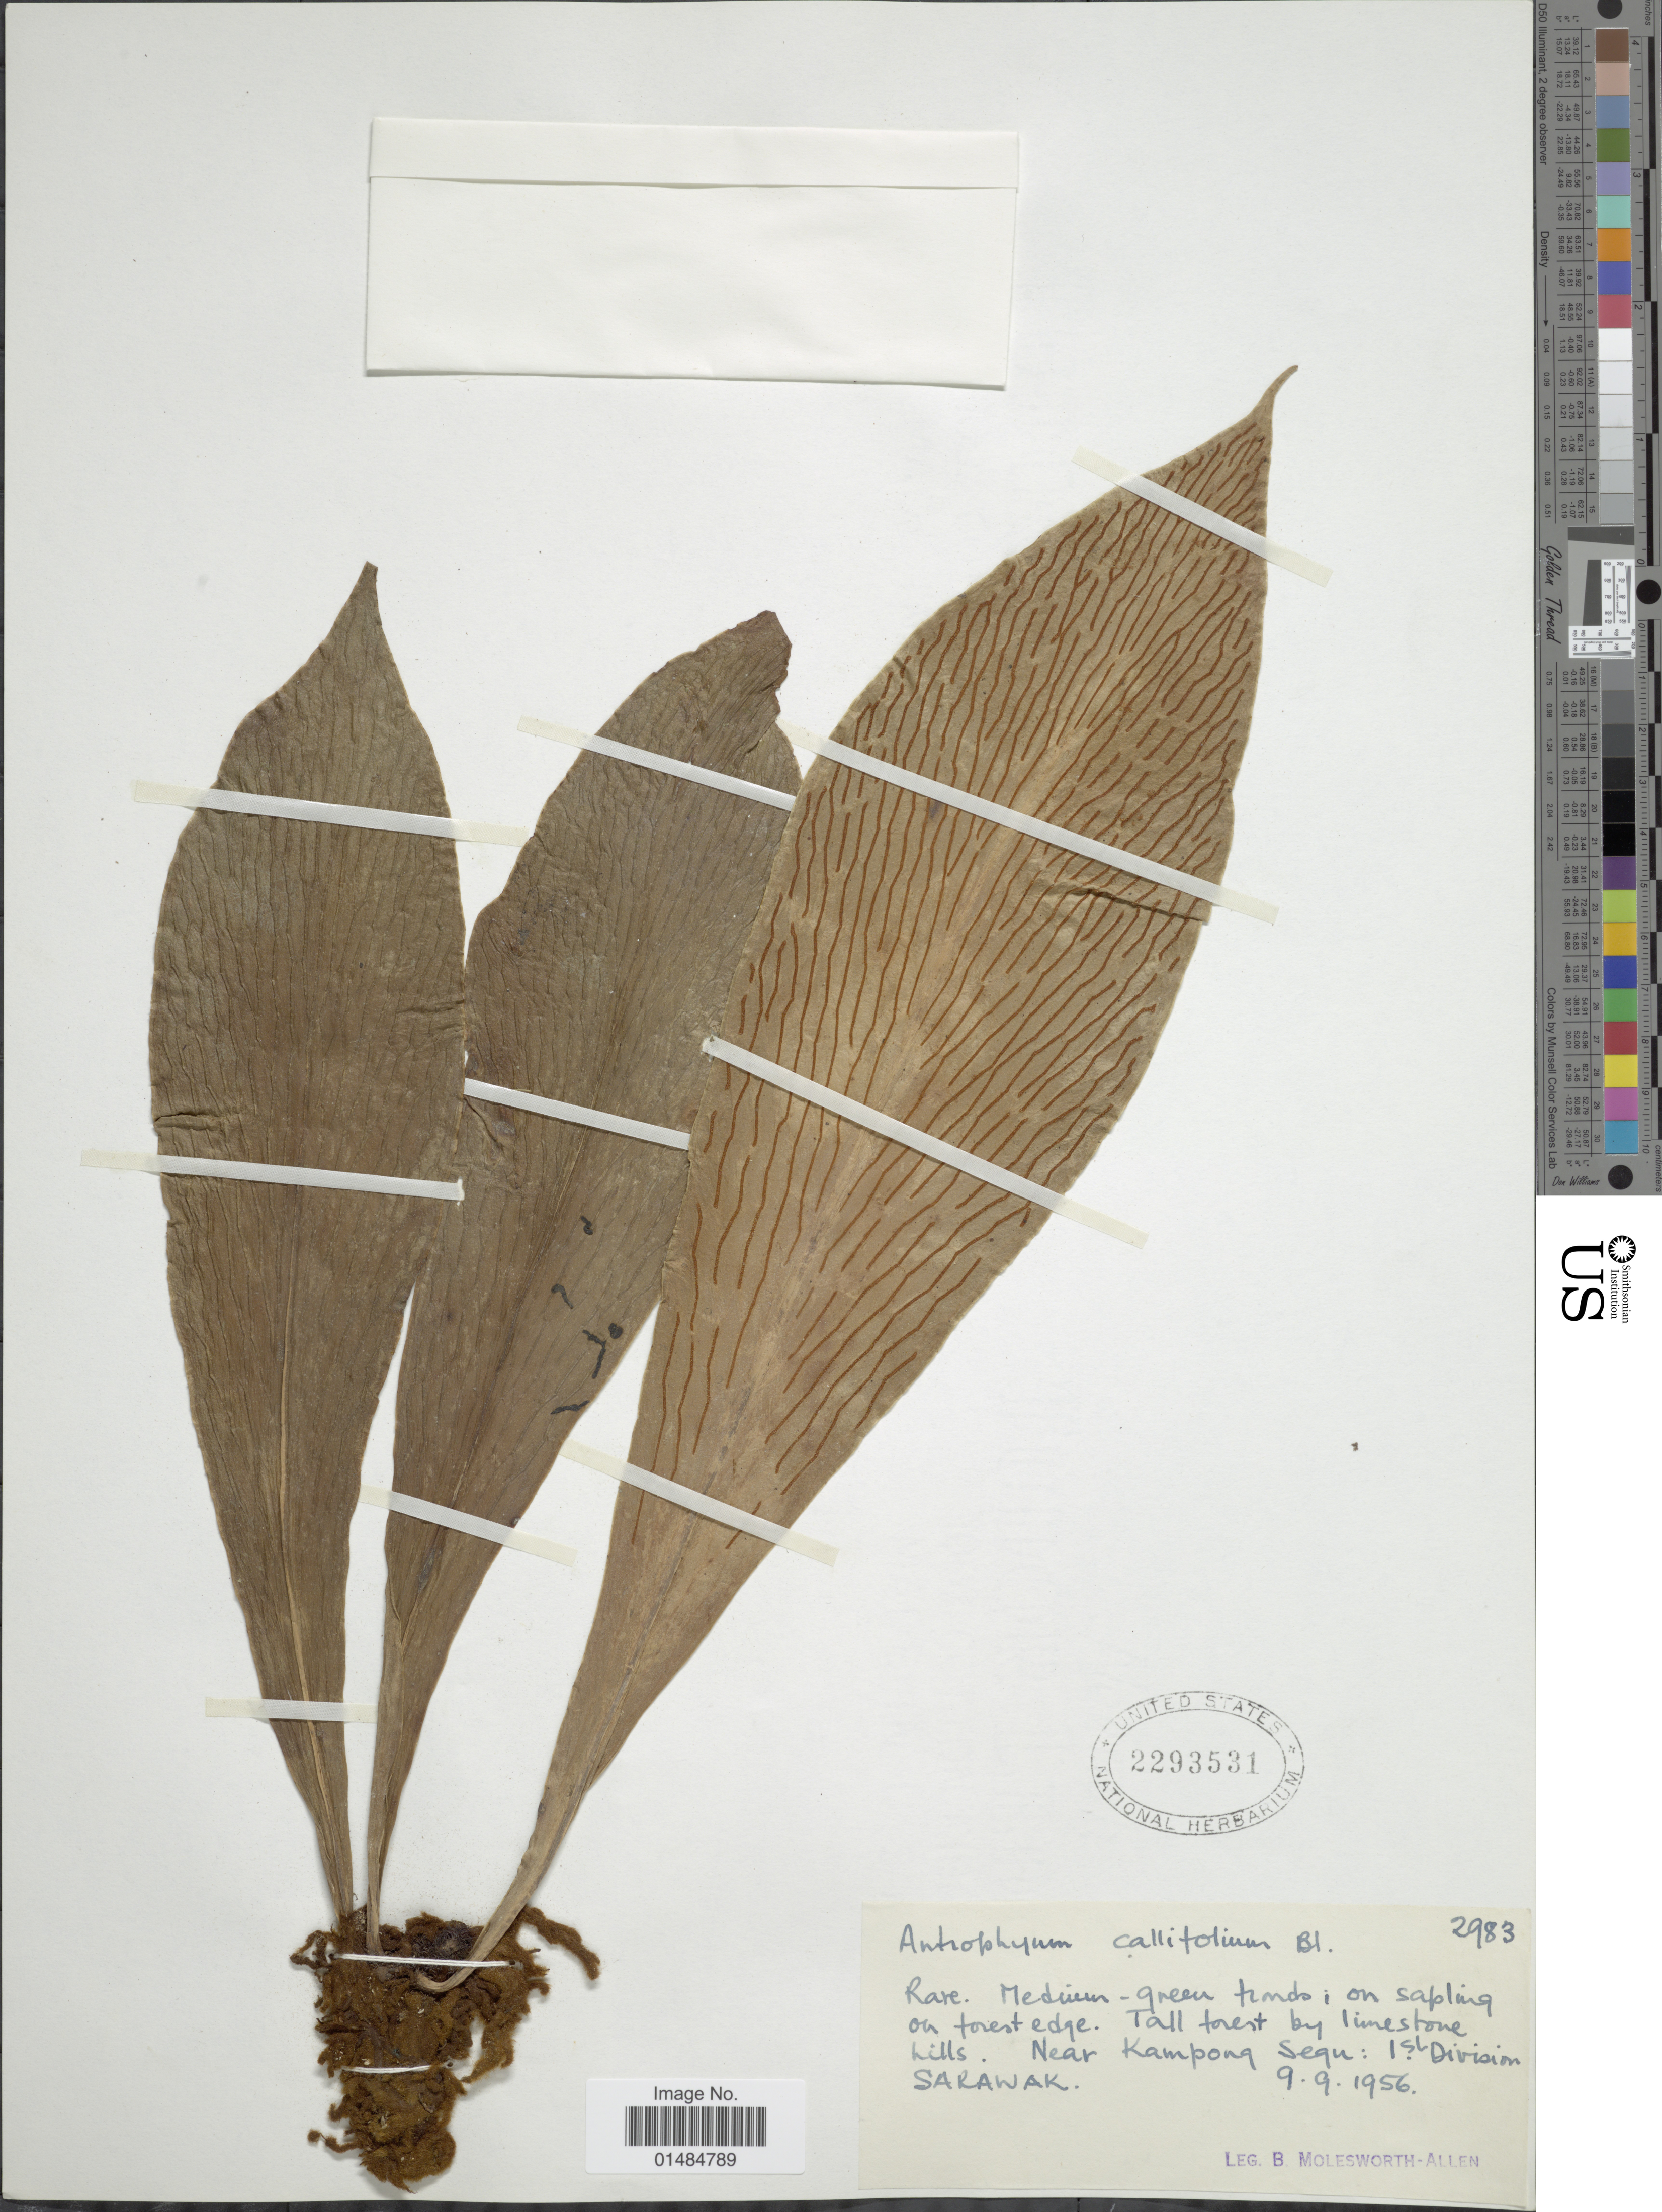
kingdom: Plantae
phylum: Tracheophyta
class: Polypodiopsida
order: Polypodiales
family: Pteridaceae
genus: Antrophyum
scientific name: Antrophyum callifolium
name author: Blume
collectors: B. E. G. Molesworth-Allen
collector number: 2983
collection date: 1956-09-09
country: Malaysia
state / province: Sarawak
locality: Near Kampong Segu: Isl. Division Sarawak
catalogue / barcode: US 2293531